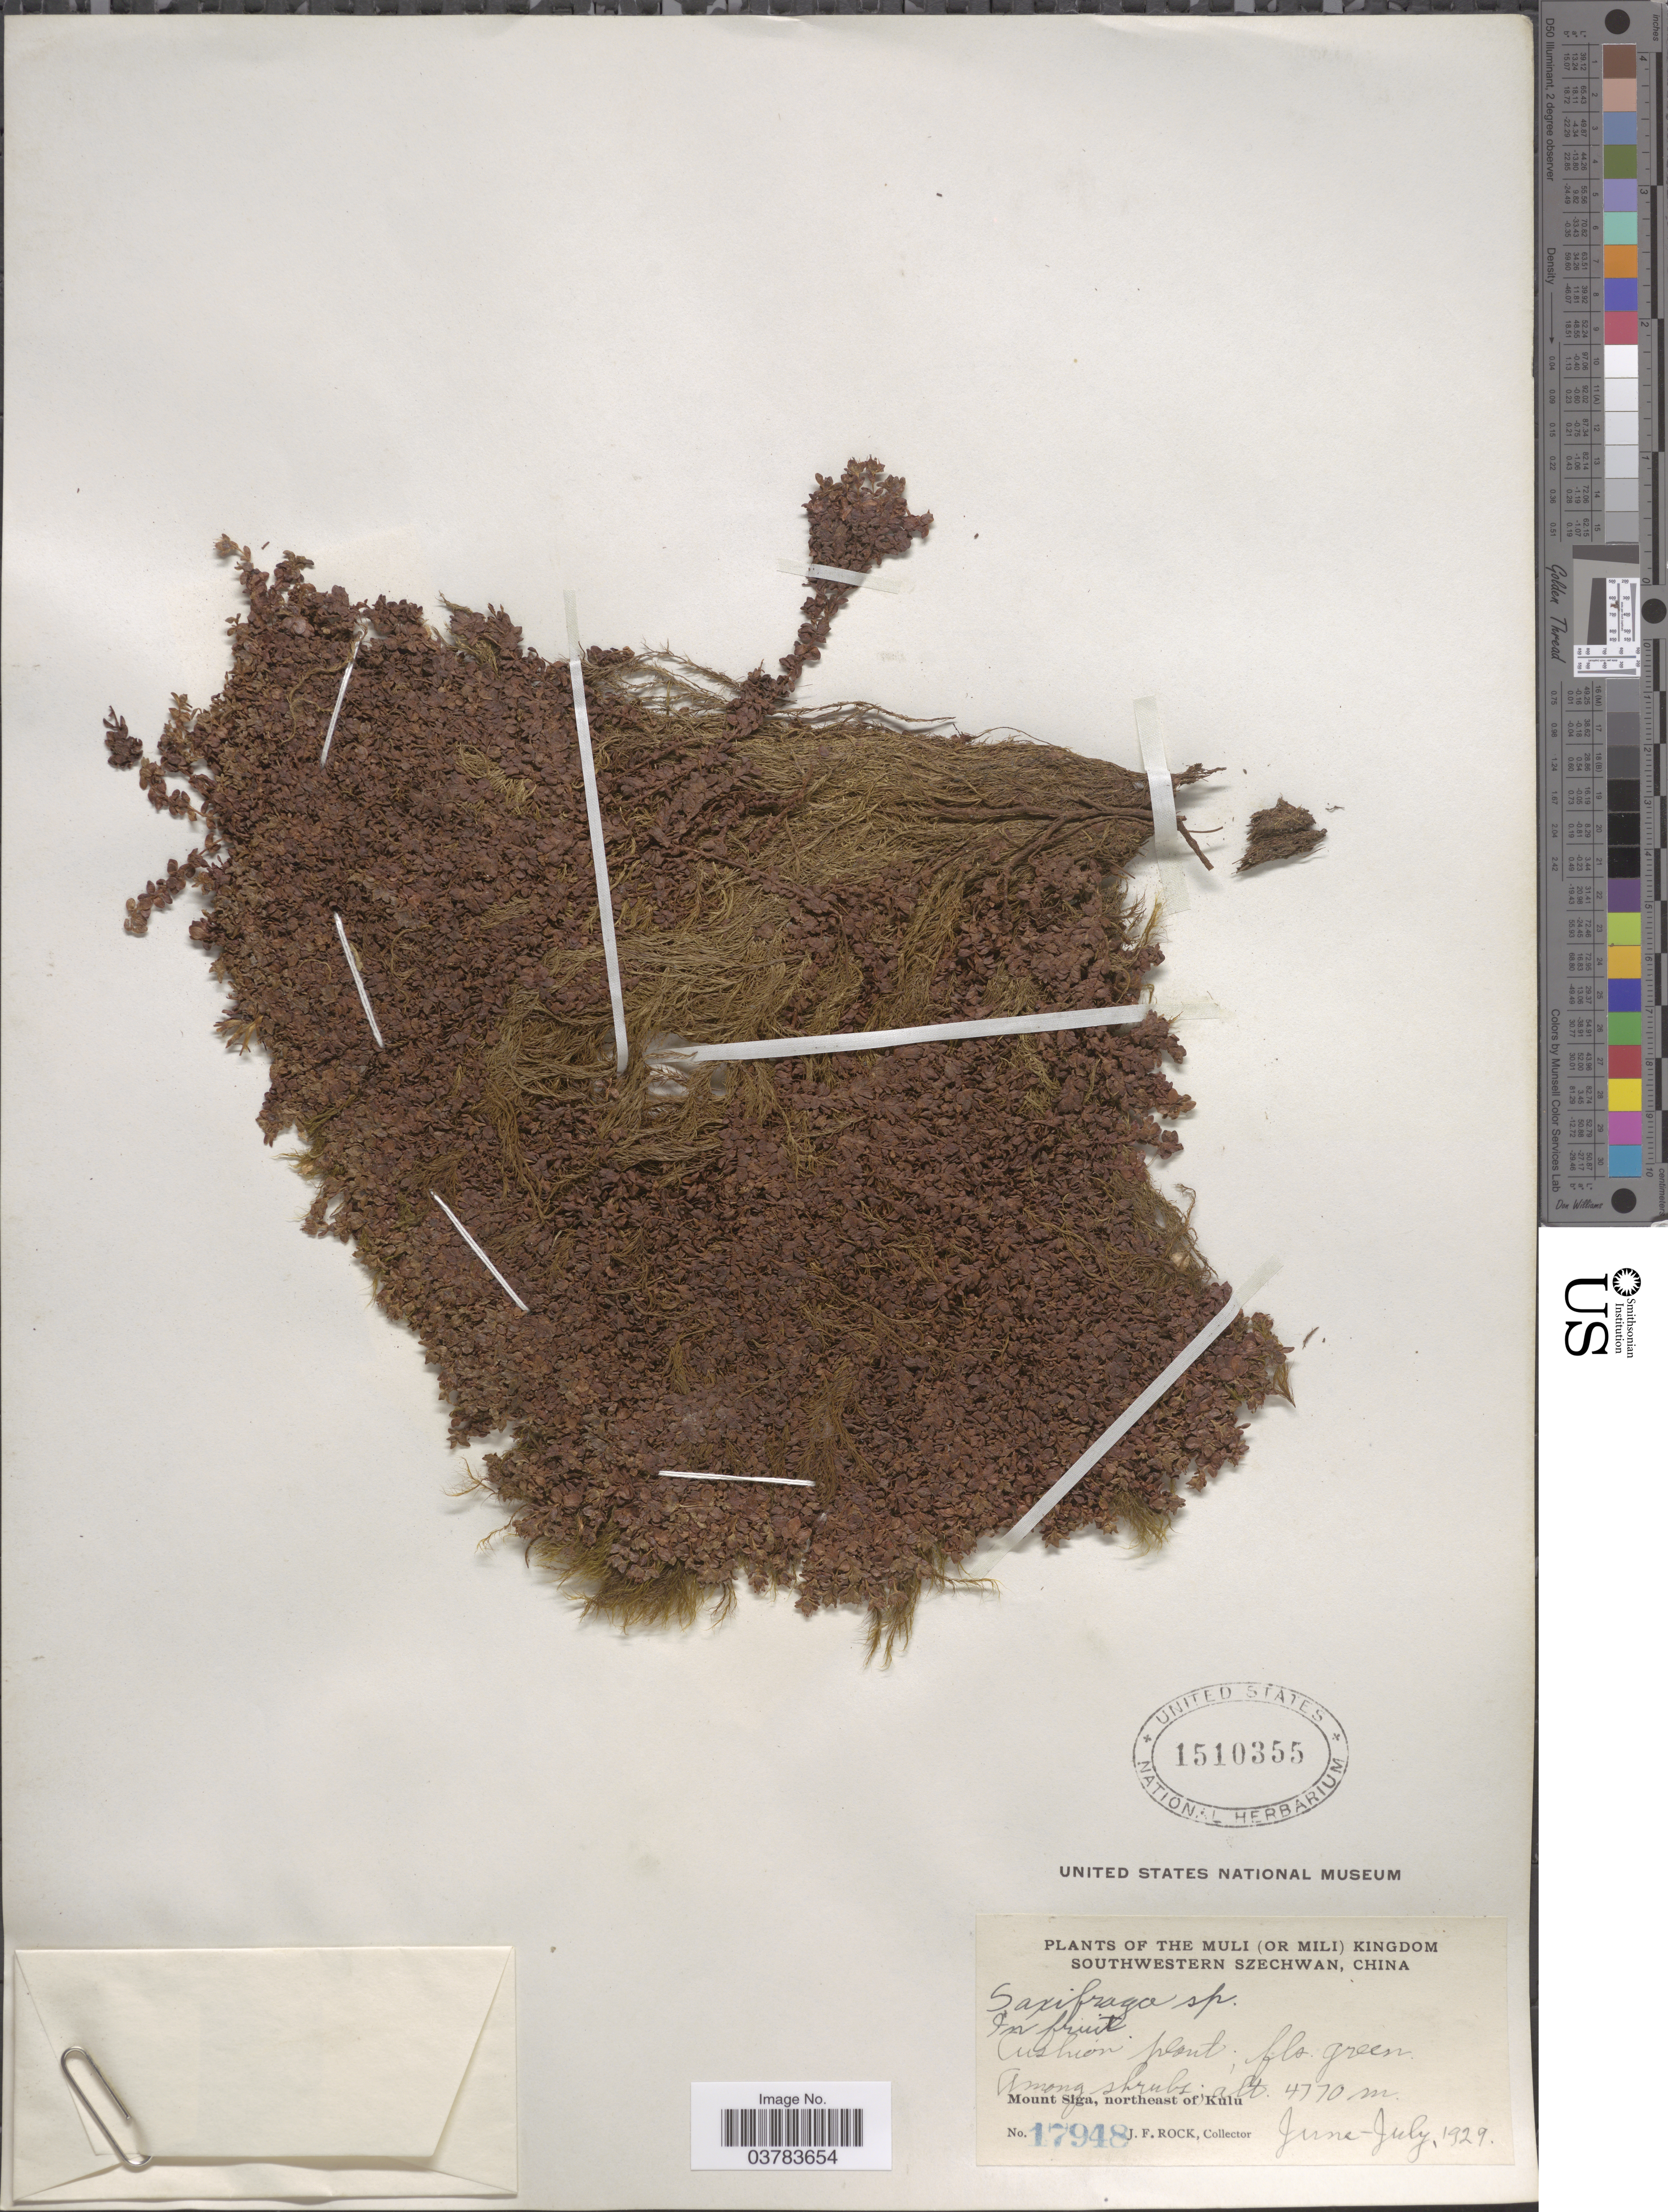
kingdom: Plantae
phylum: Tracheophyta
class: Magnoliopsida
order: Saxifragales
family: Saxifragaceae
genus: Saxifraga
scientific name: Saxifraga sp.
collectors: J. Rock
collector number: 17948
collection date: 1929-06/1929-07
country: China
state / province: Sichuan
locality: The Muli (or Mili) Kingdom. Southwestern Szechwan. Among shrubs. Mount Siga, northeast of Kulu.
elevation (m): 4770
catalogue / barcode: US 1510355